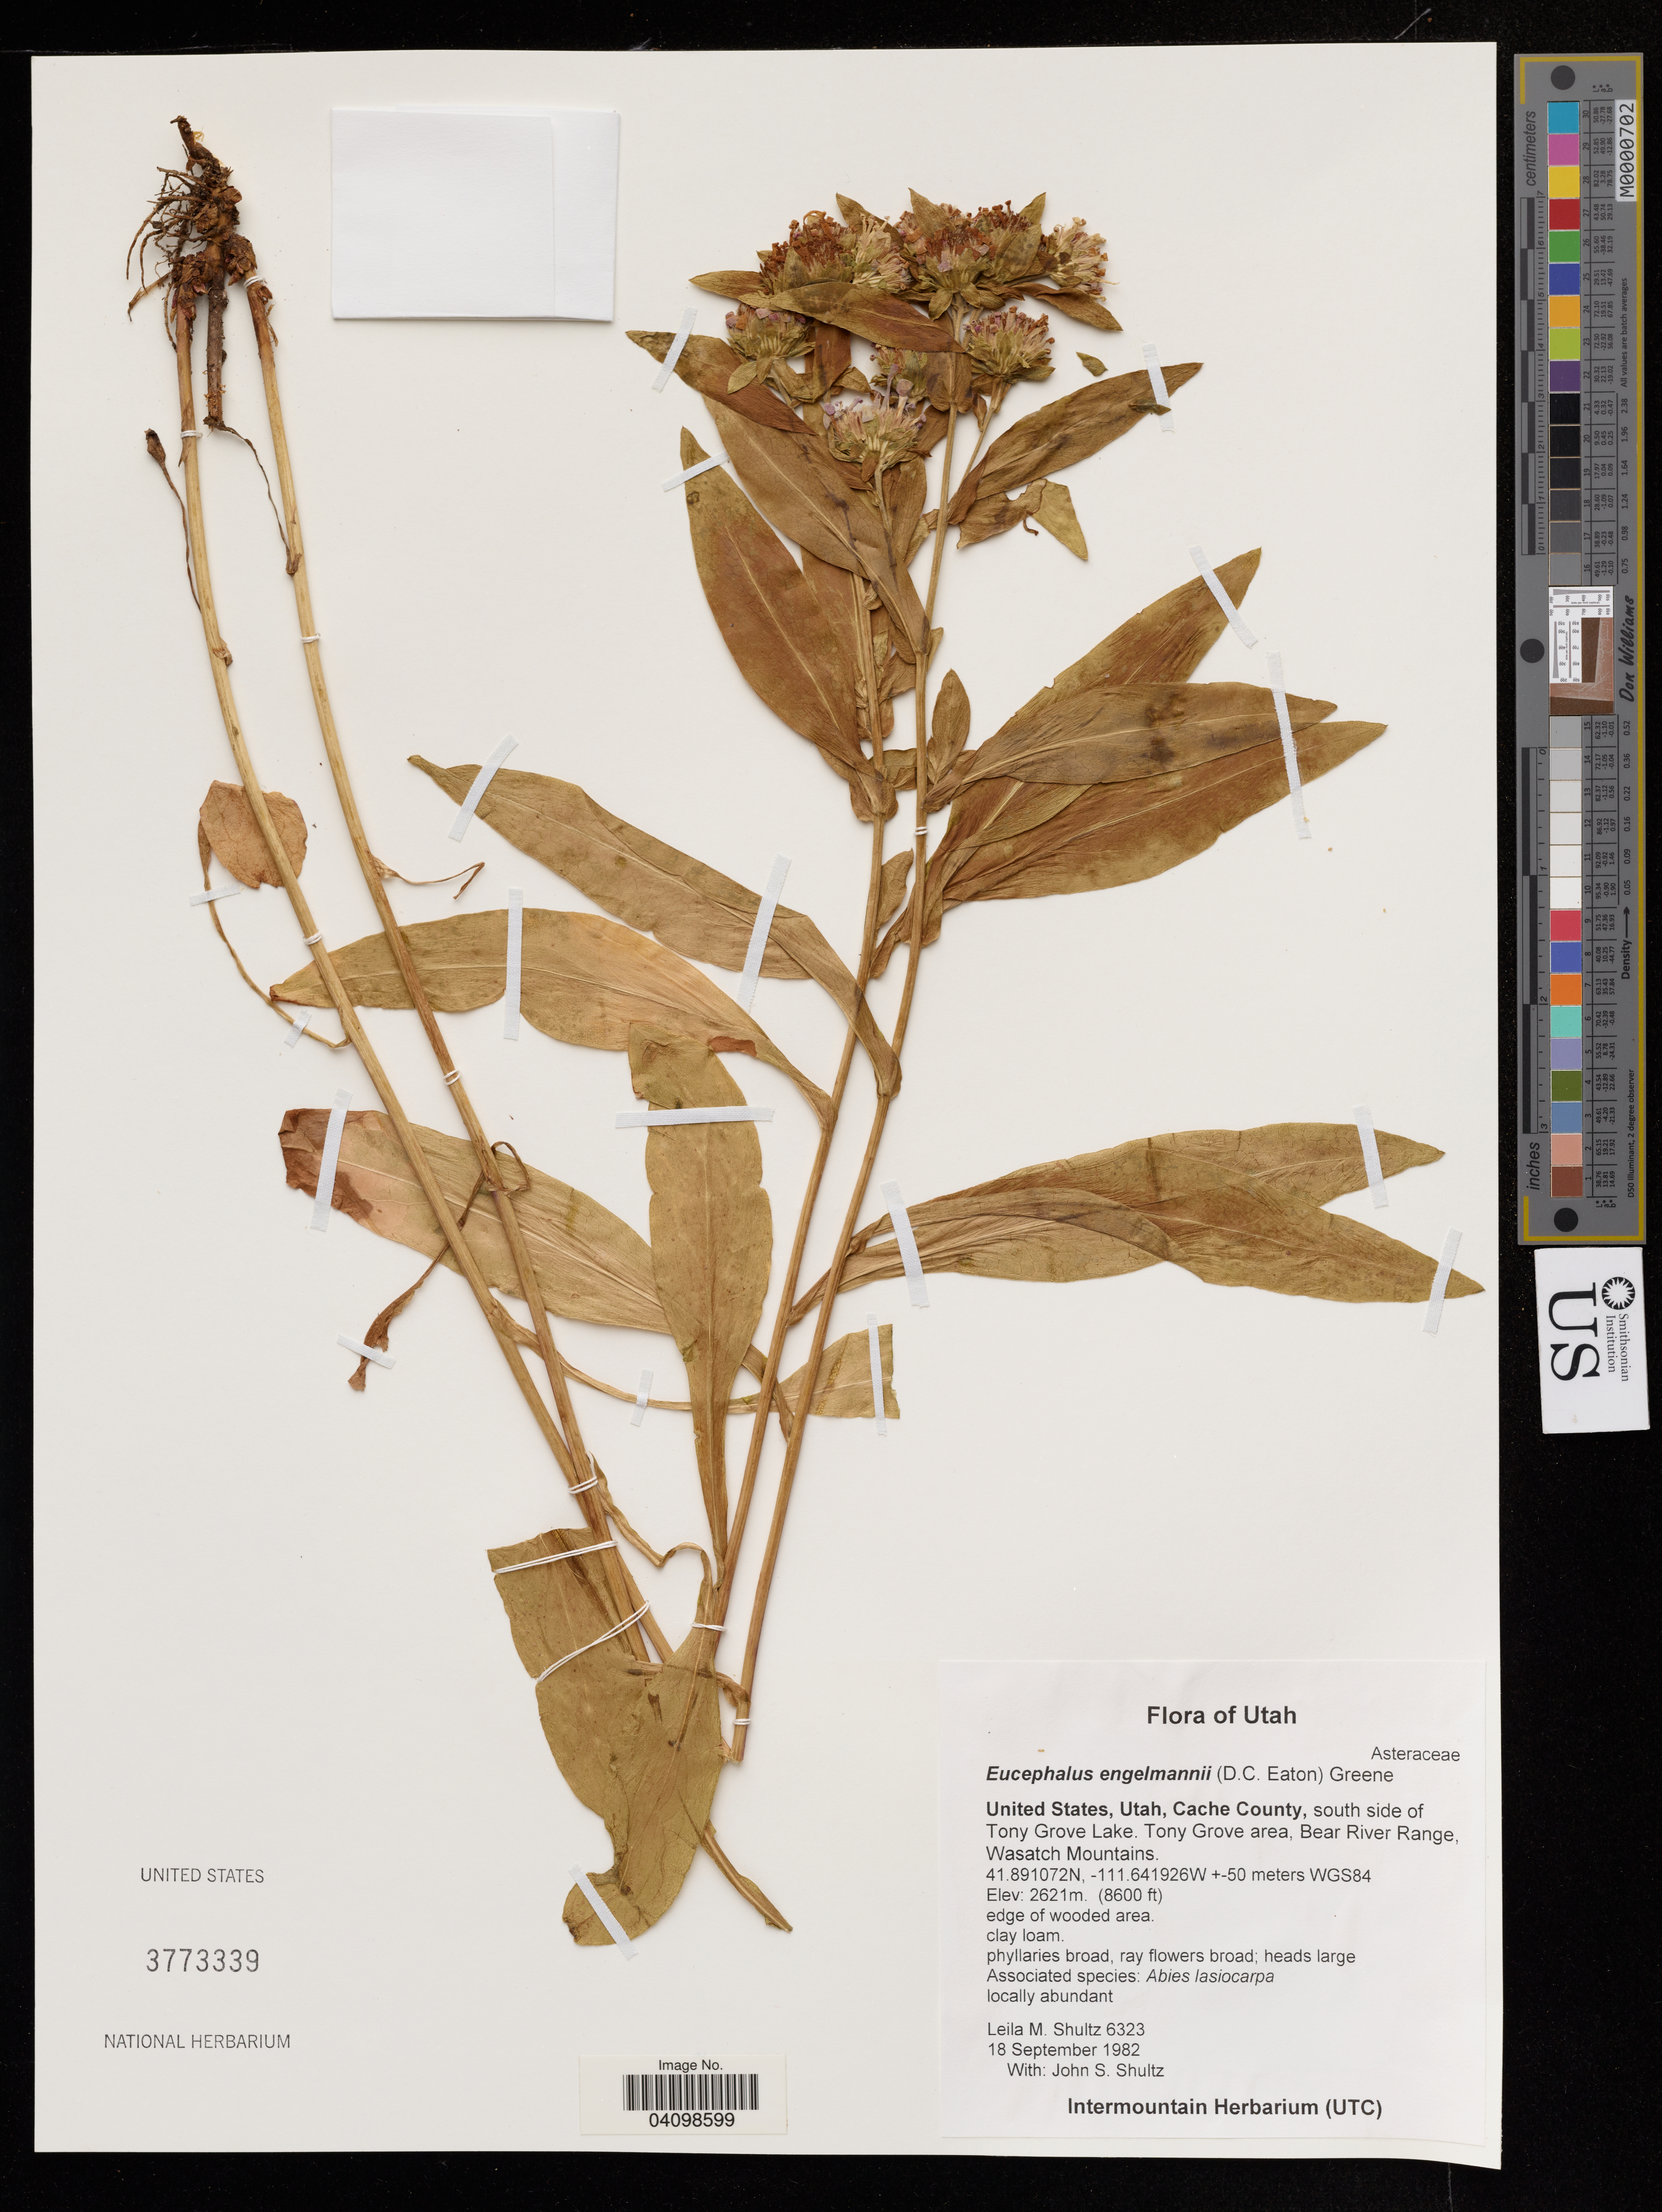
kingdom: Plantae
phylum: Tracheophyta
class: Magnoliopsida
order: Asterales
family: Asteraceae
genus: Eucephalus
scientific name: Eucephalus engelmannii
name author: (D.C. Eaton) Greene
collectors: L. Shultz & J. Schultz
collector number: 6323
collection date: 1982-09-18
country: United States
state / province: Utah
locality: Cache County, south side of Tony Grove Lake. Tony Grove area, Bear River Range, Wasatch Mountains. +-50 meters WGS84.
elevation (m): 2621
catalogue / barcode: US 3773339